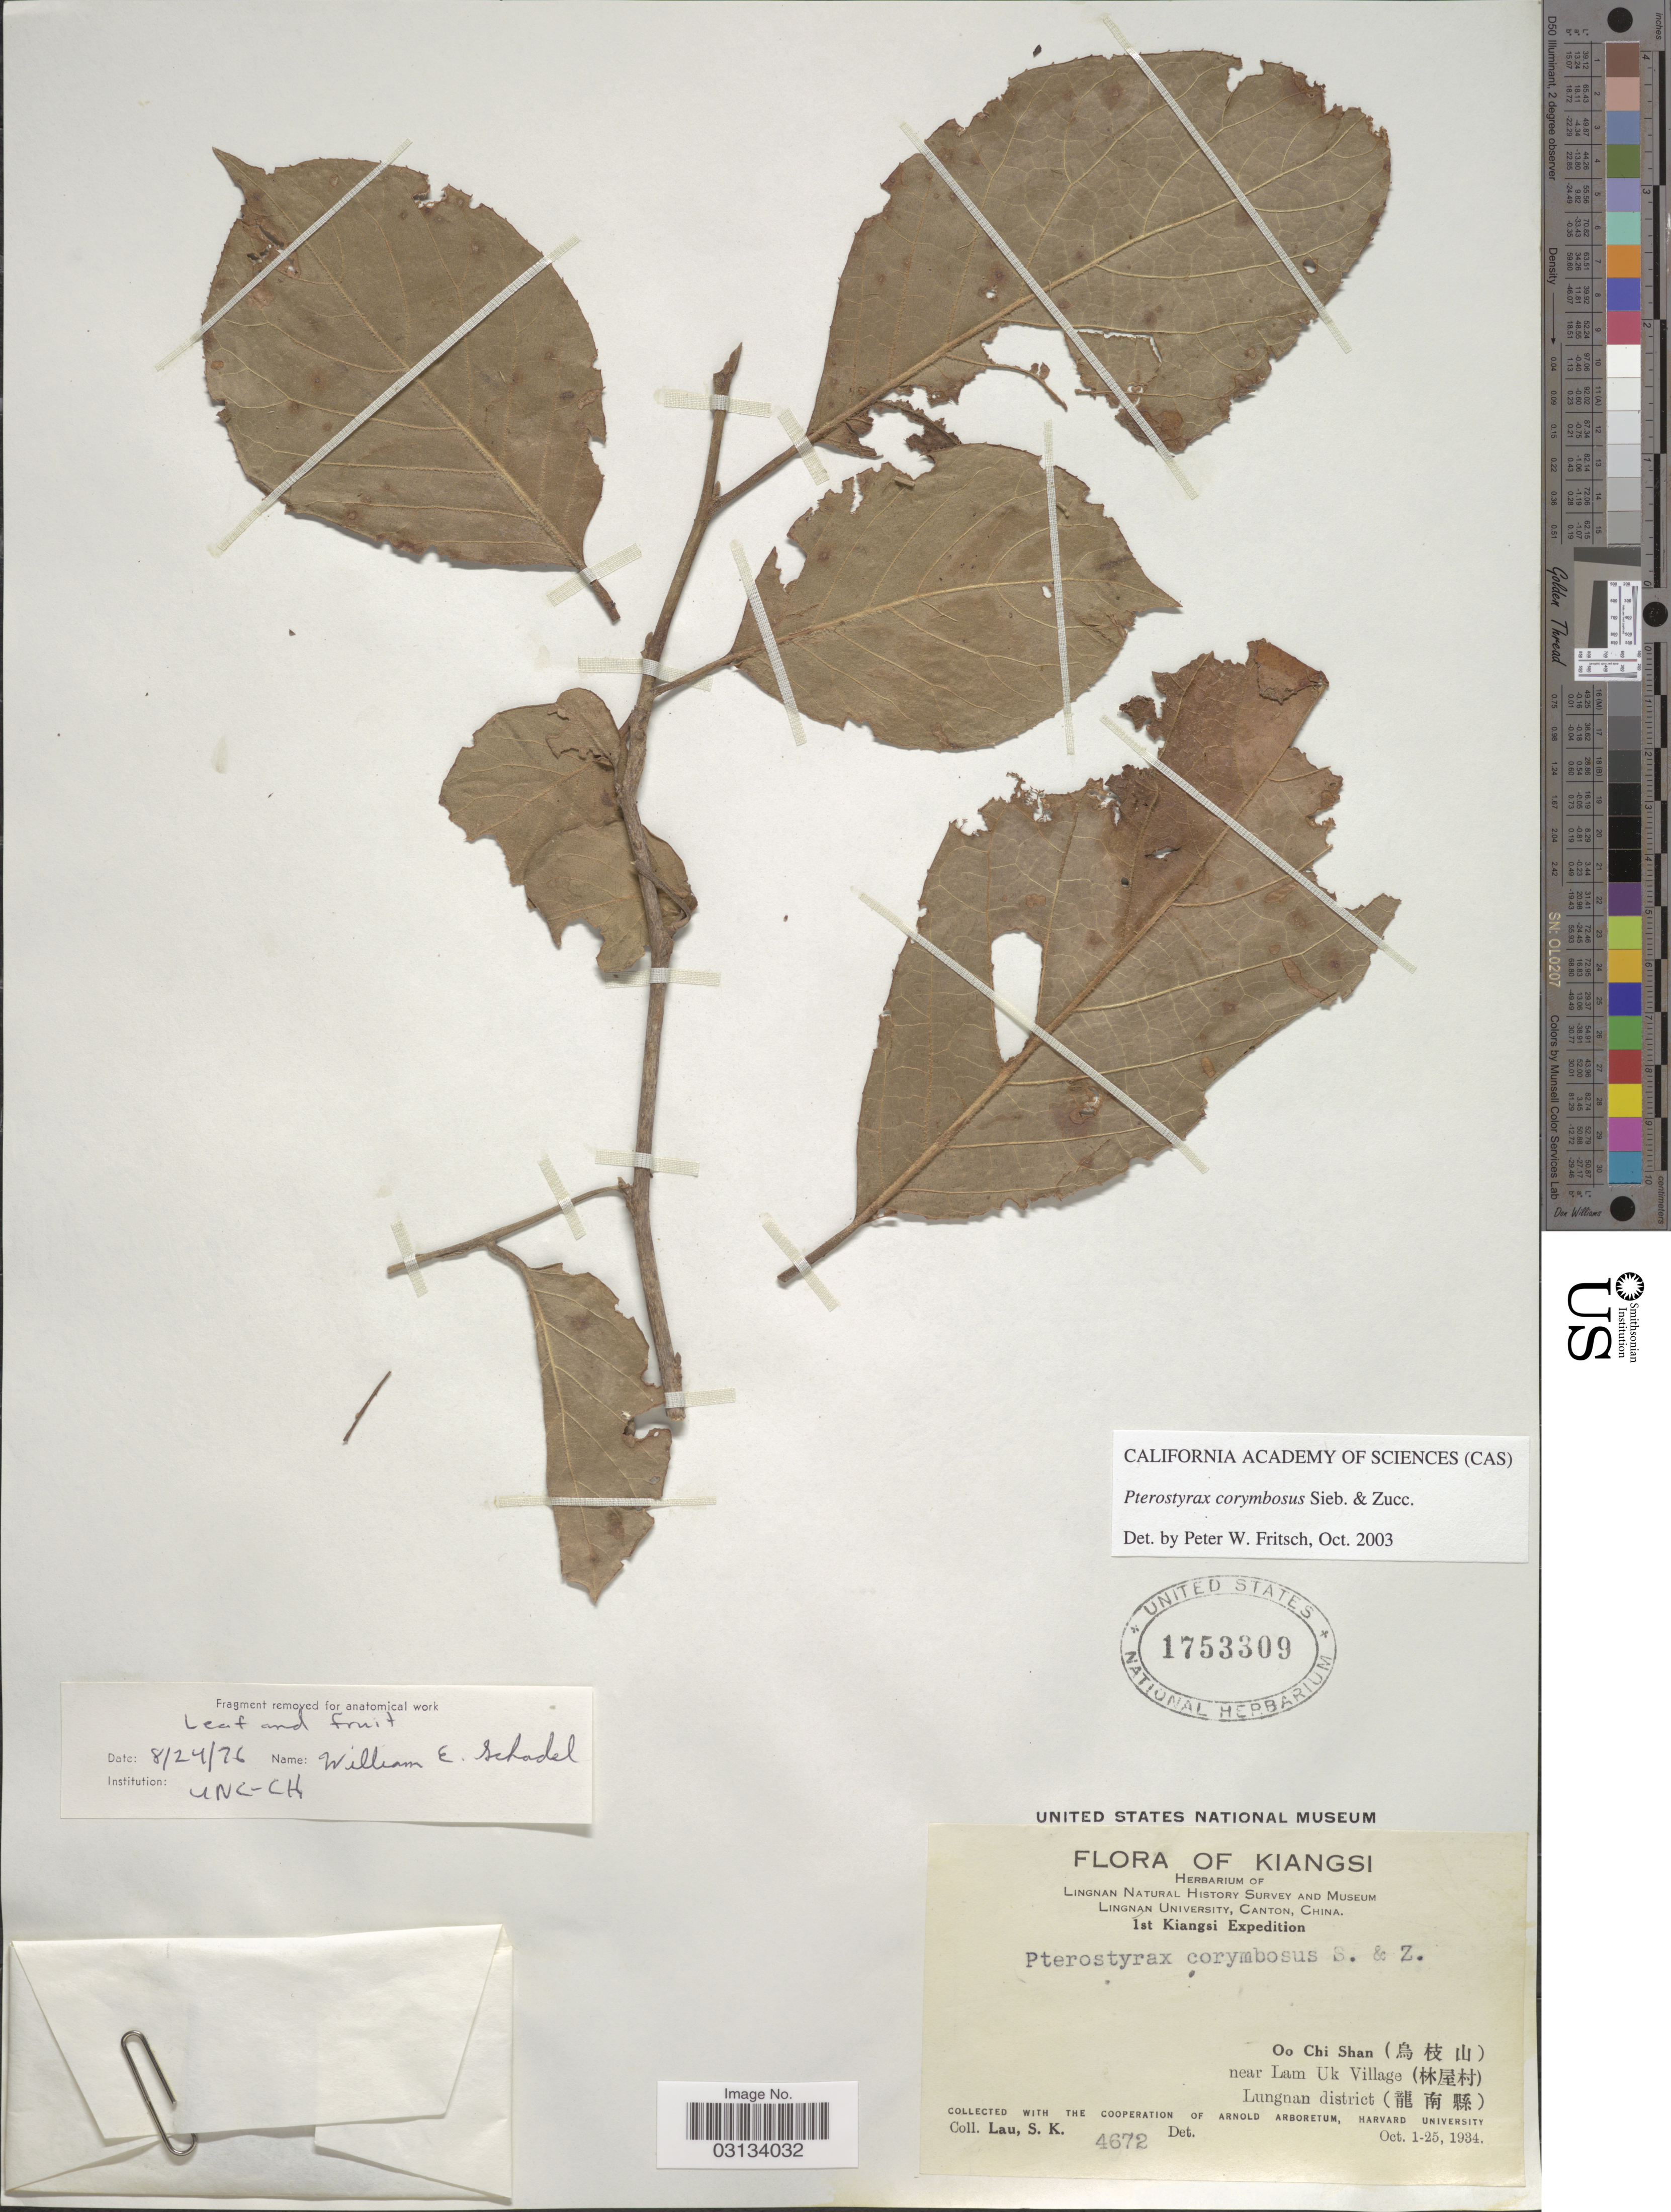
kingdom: Plantae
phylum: Tracheophyta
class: Magnoliopsida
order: Ericales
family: Styracaceae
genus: Pterostyrax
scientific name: Pterostyrax corymbosus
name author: Siebold & Zucc.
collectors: S. K. Lau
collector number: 4672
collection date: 1934-10-01/1934-10-25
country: China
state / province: Jiangxi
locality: Oo Chi Shan near Lam Uk Village. Lungnan district.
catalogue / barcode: US 1753309